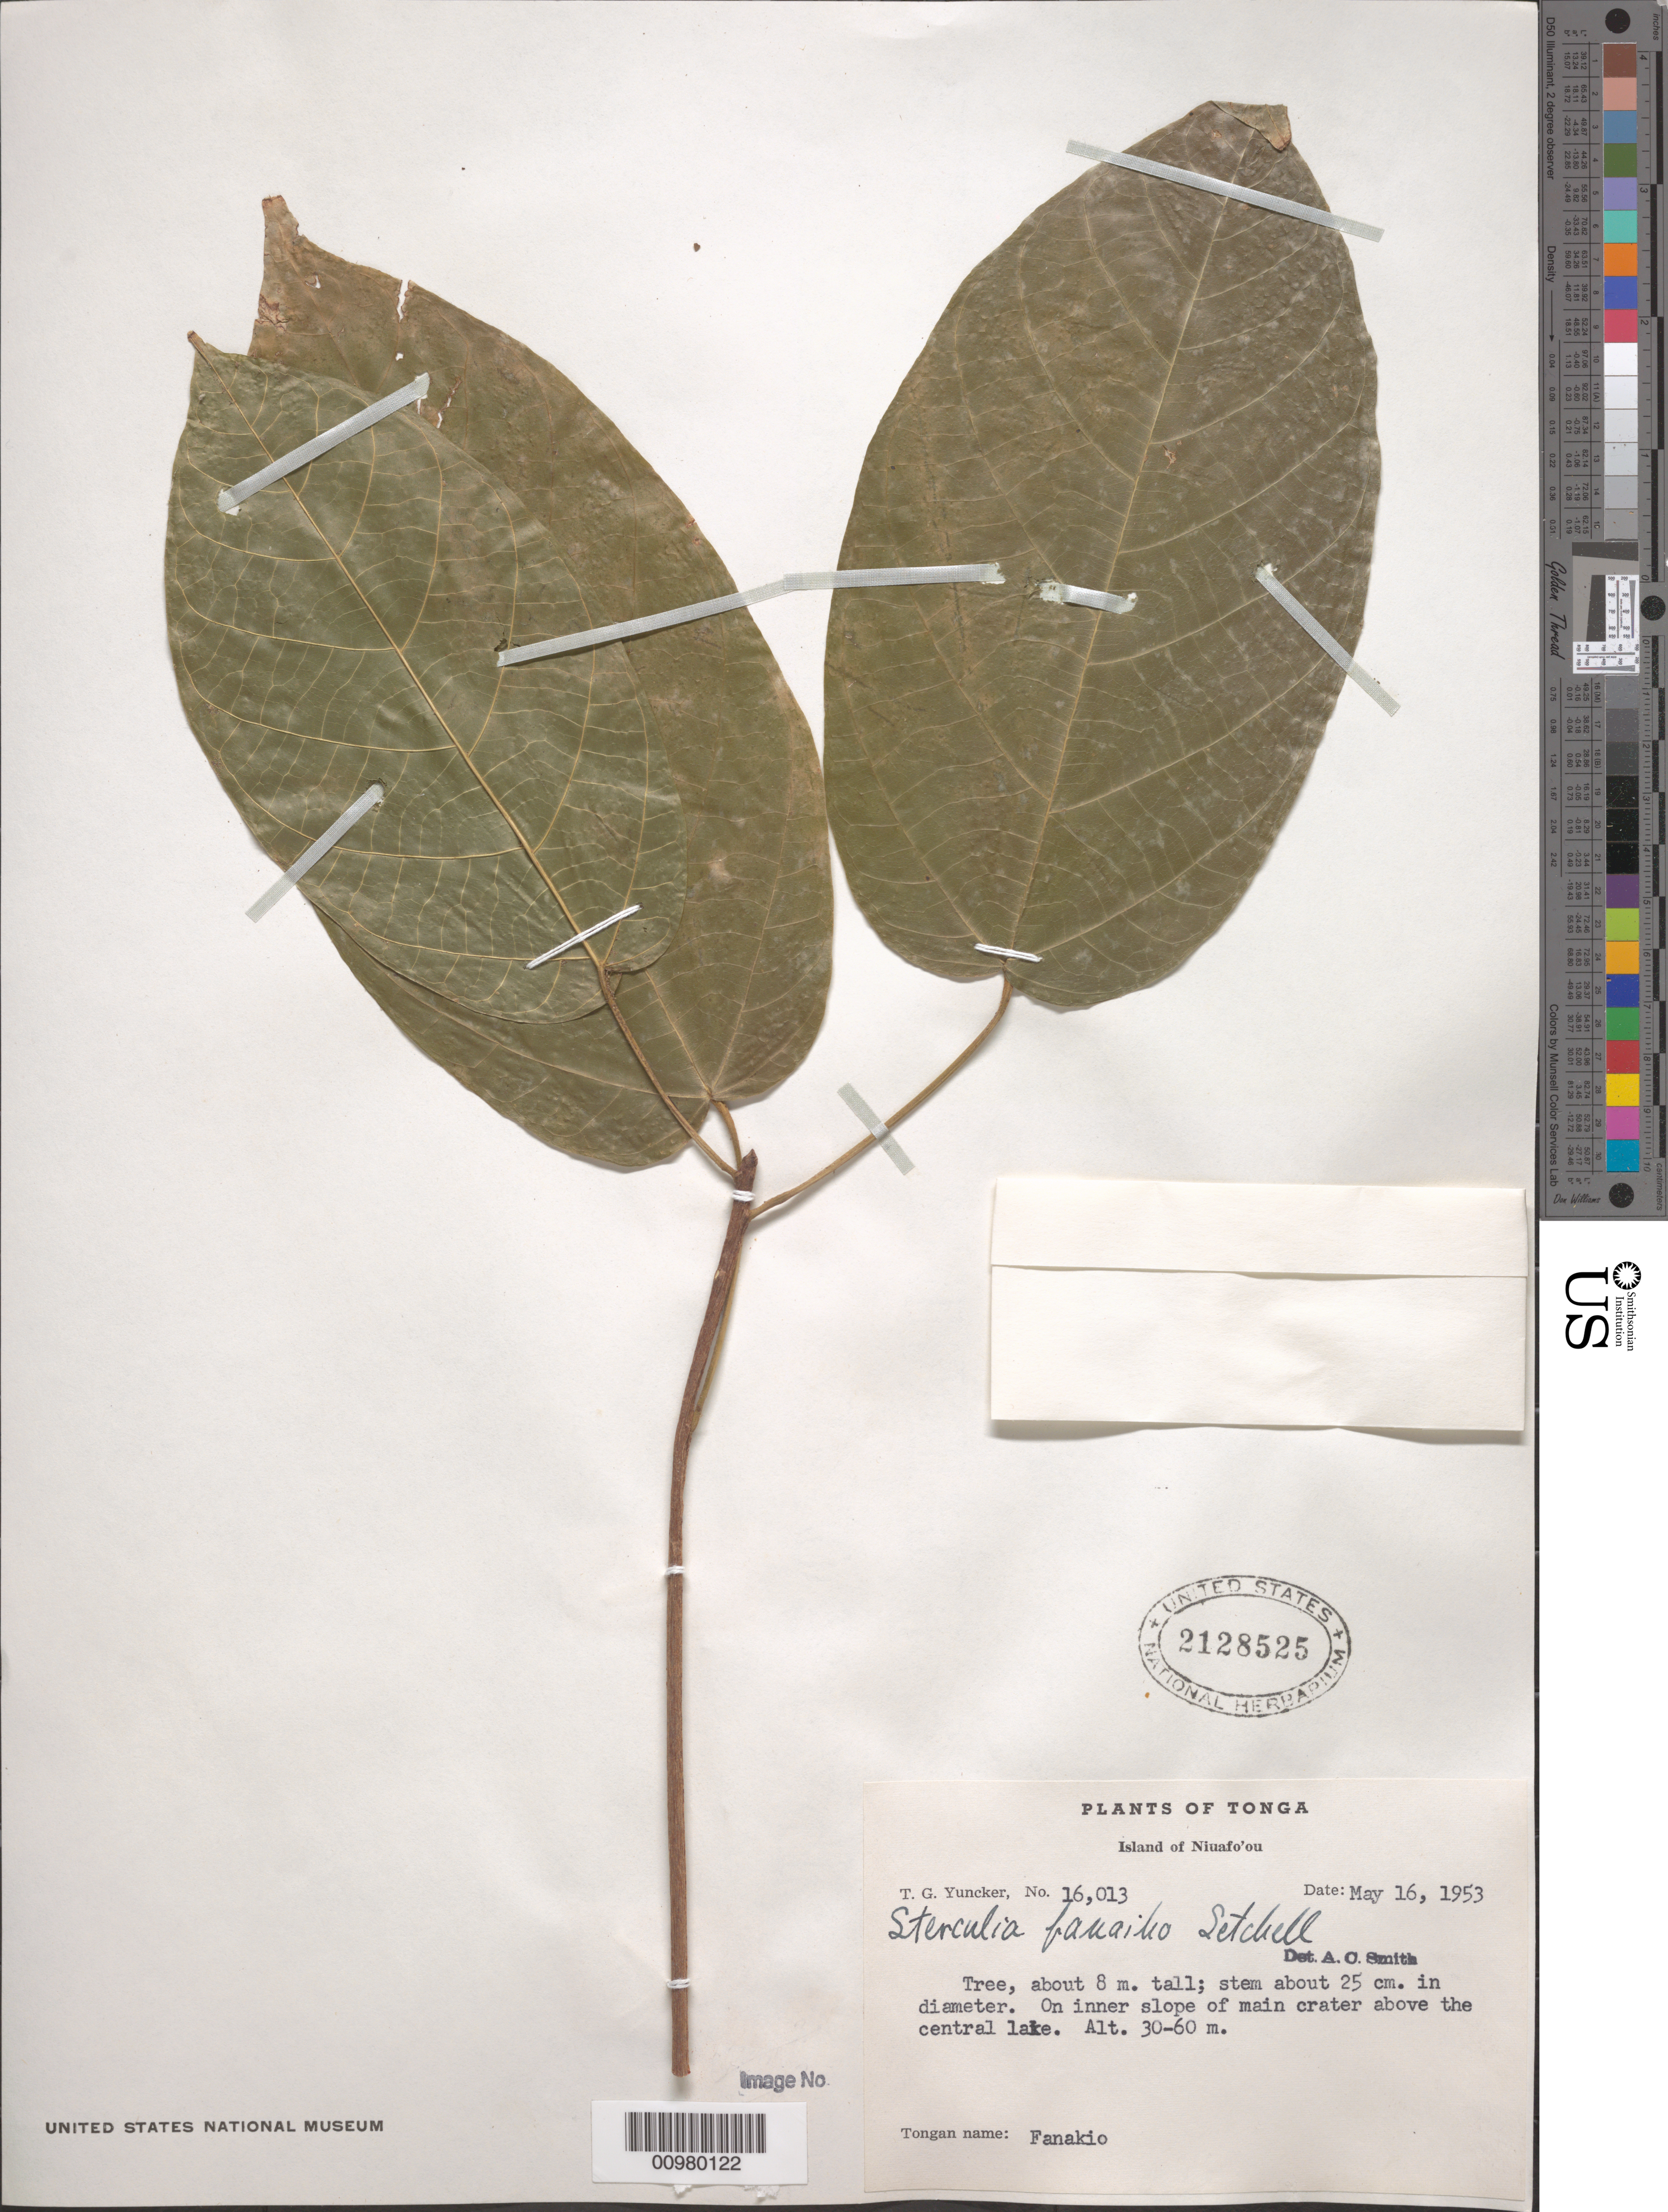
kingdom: Plantae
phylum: Tracheophyta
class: Magnoliopsida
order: Malvales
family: Malvaceae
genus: Sterculia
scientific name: Sterculia fanaiho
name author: Setch.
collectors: C. A. Smith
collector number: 16013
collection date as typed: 16 May 1953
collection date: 1953-05-16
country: Tonga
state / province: Tonga Outliers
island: Niuafo'ou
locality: On inner slope of main crater above the central lake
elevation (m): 30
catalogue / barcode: US 2128525